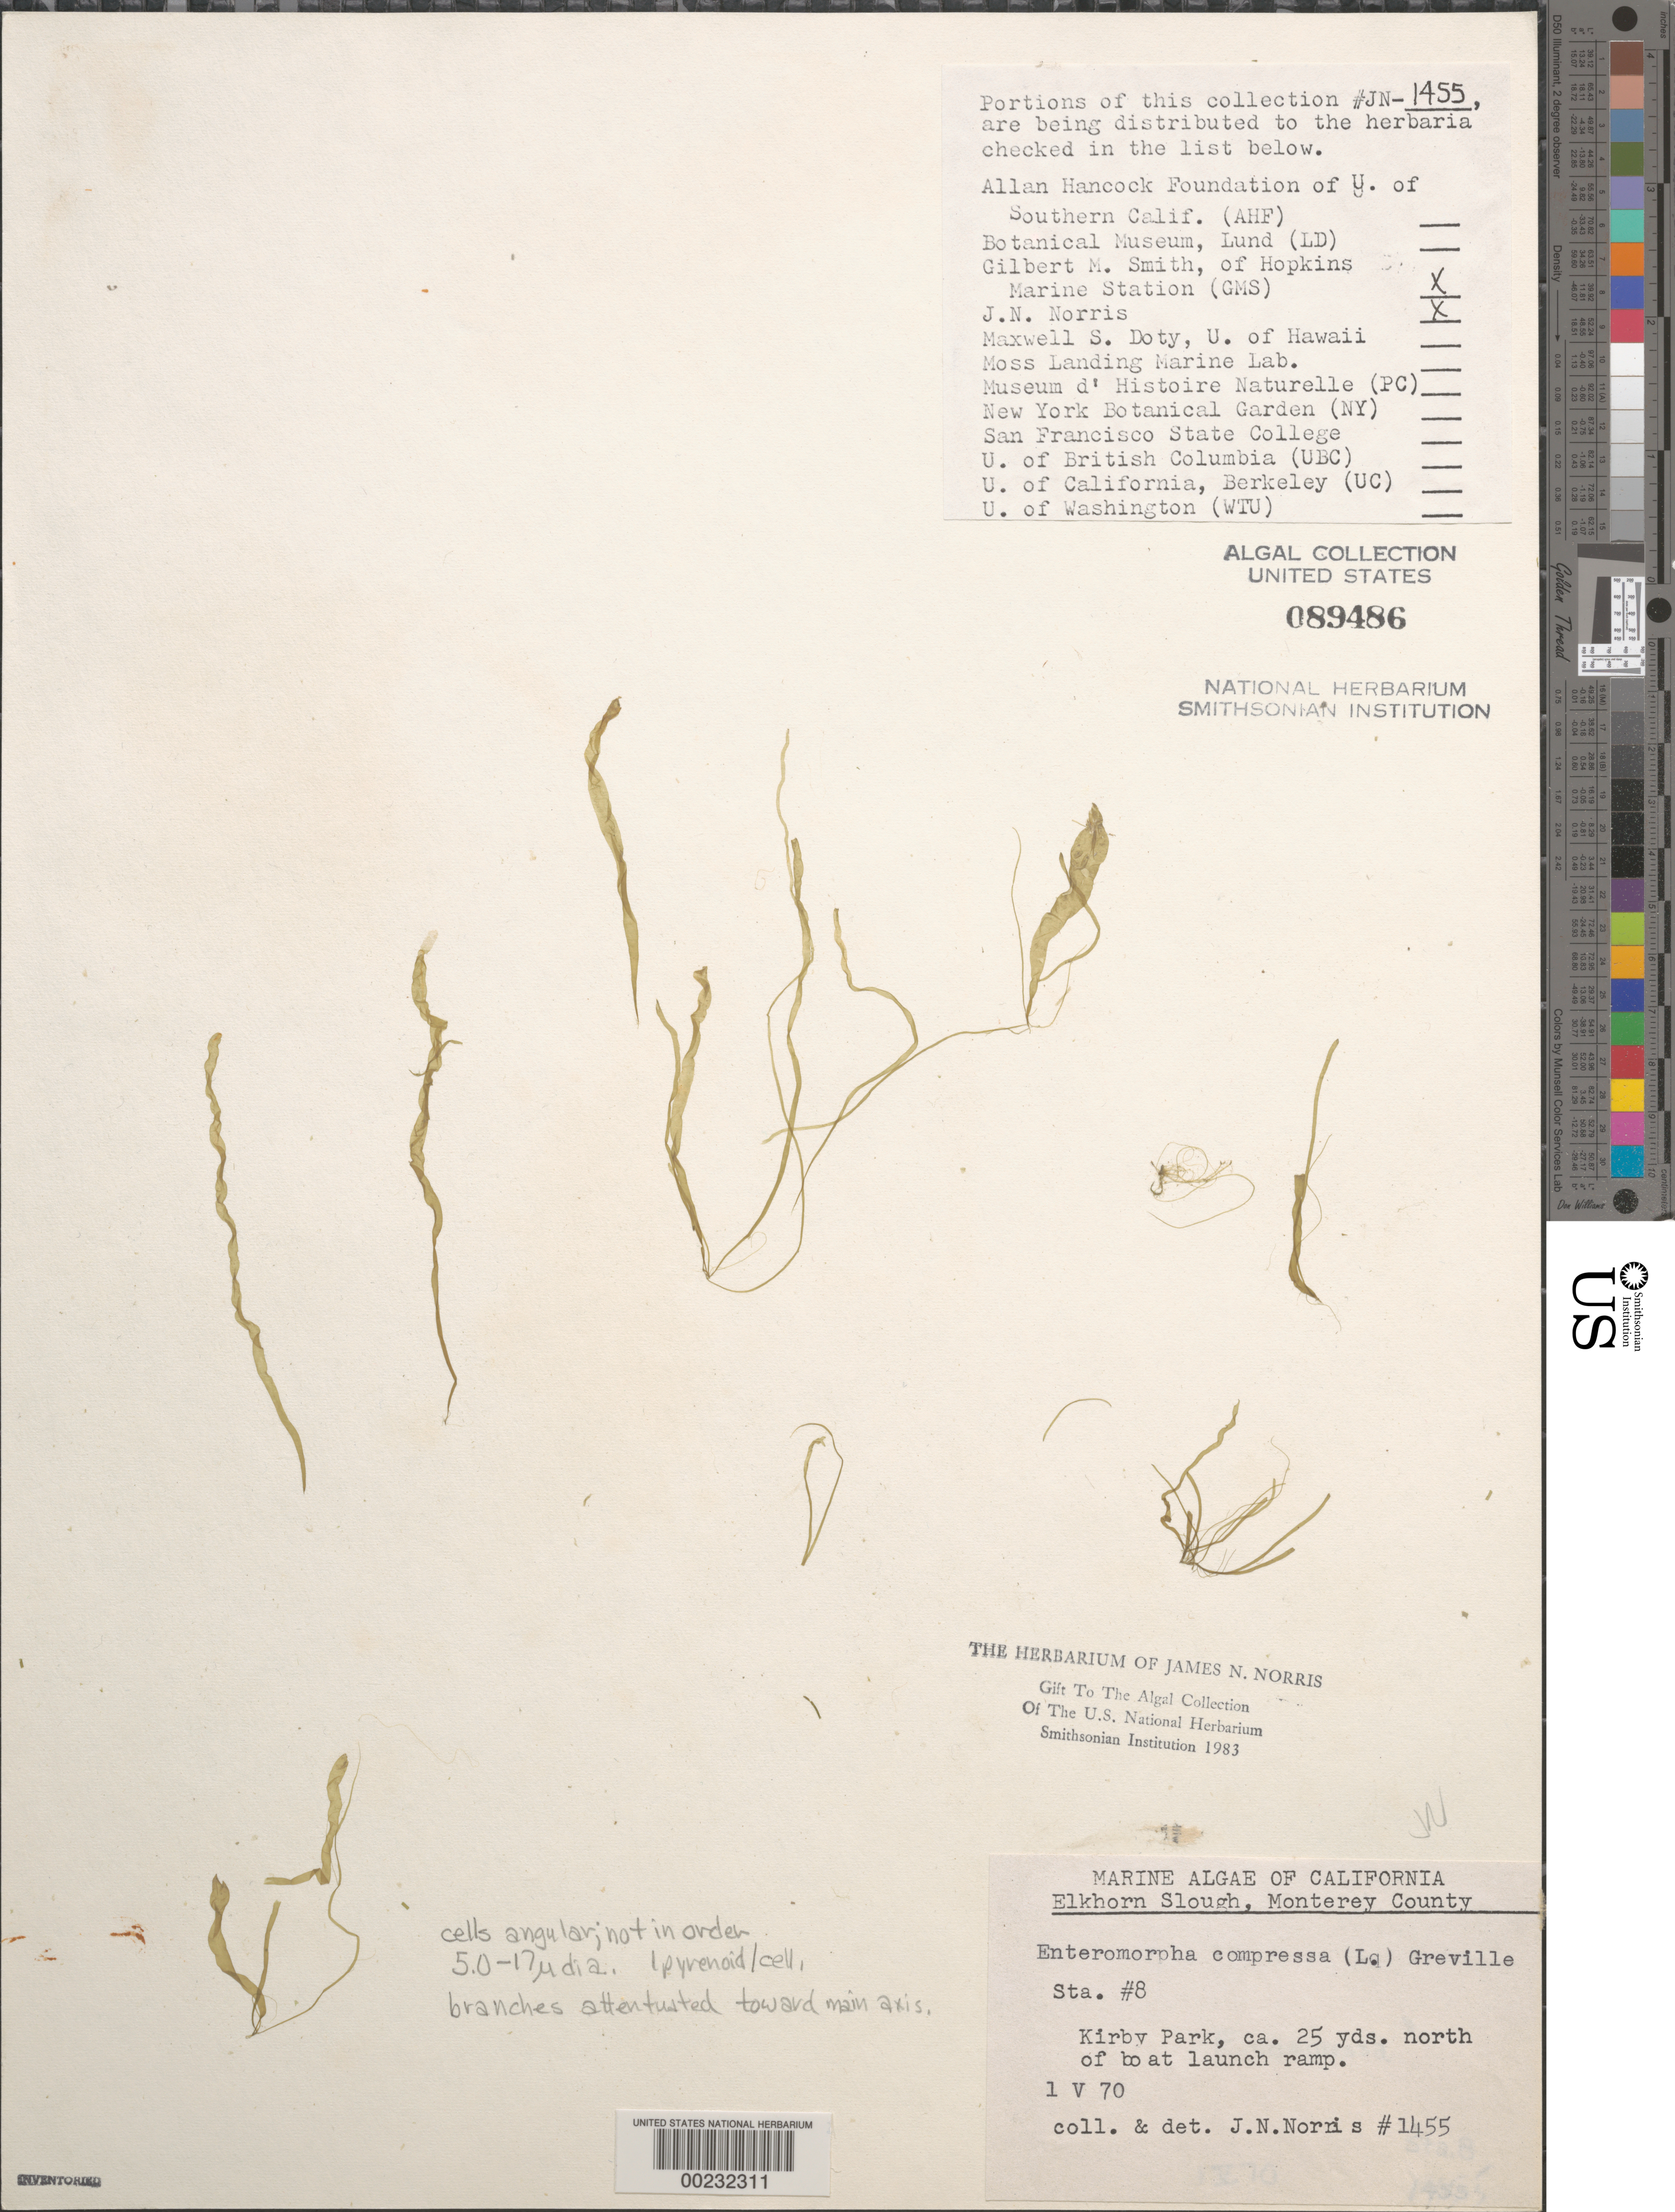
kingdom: Plantae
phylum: Chlorophyta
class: Ulvophyceae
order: Ulvales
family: Ulvaceae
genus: Ulva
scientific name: Ulva compressa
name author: L.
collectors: J. N. Norris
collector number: JN-1455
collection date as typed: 01 May 1970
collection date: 1970-05-01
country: United States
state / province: California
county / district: Monterey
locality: Elkhorn Slough, Kirby Park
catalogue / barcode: US 89486